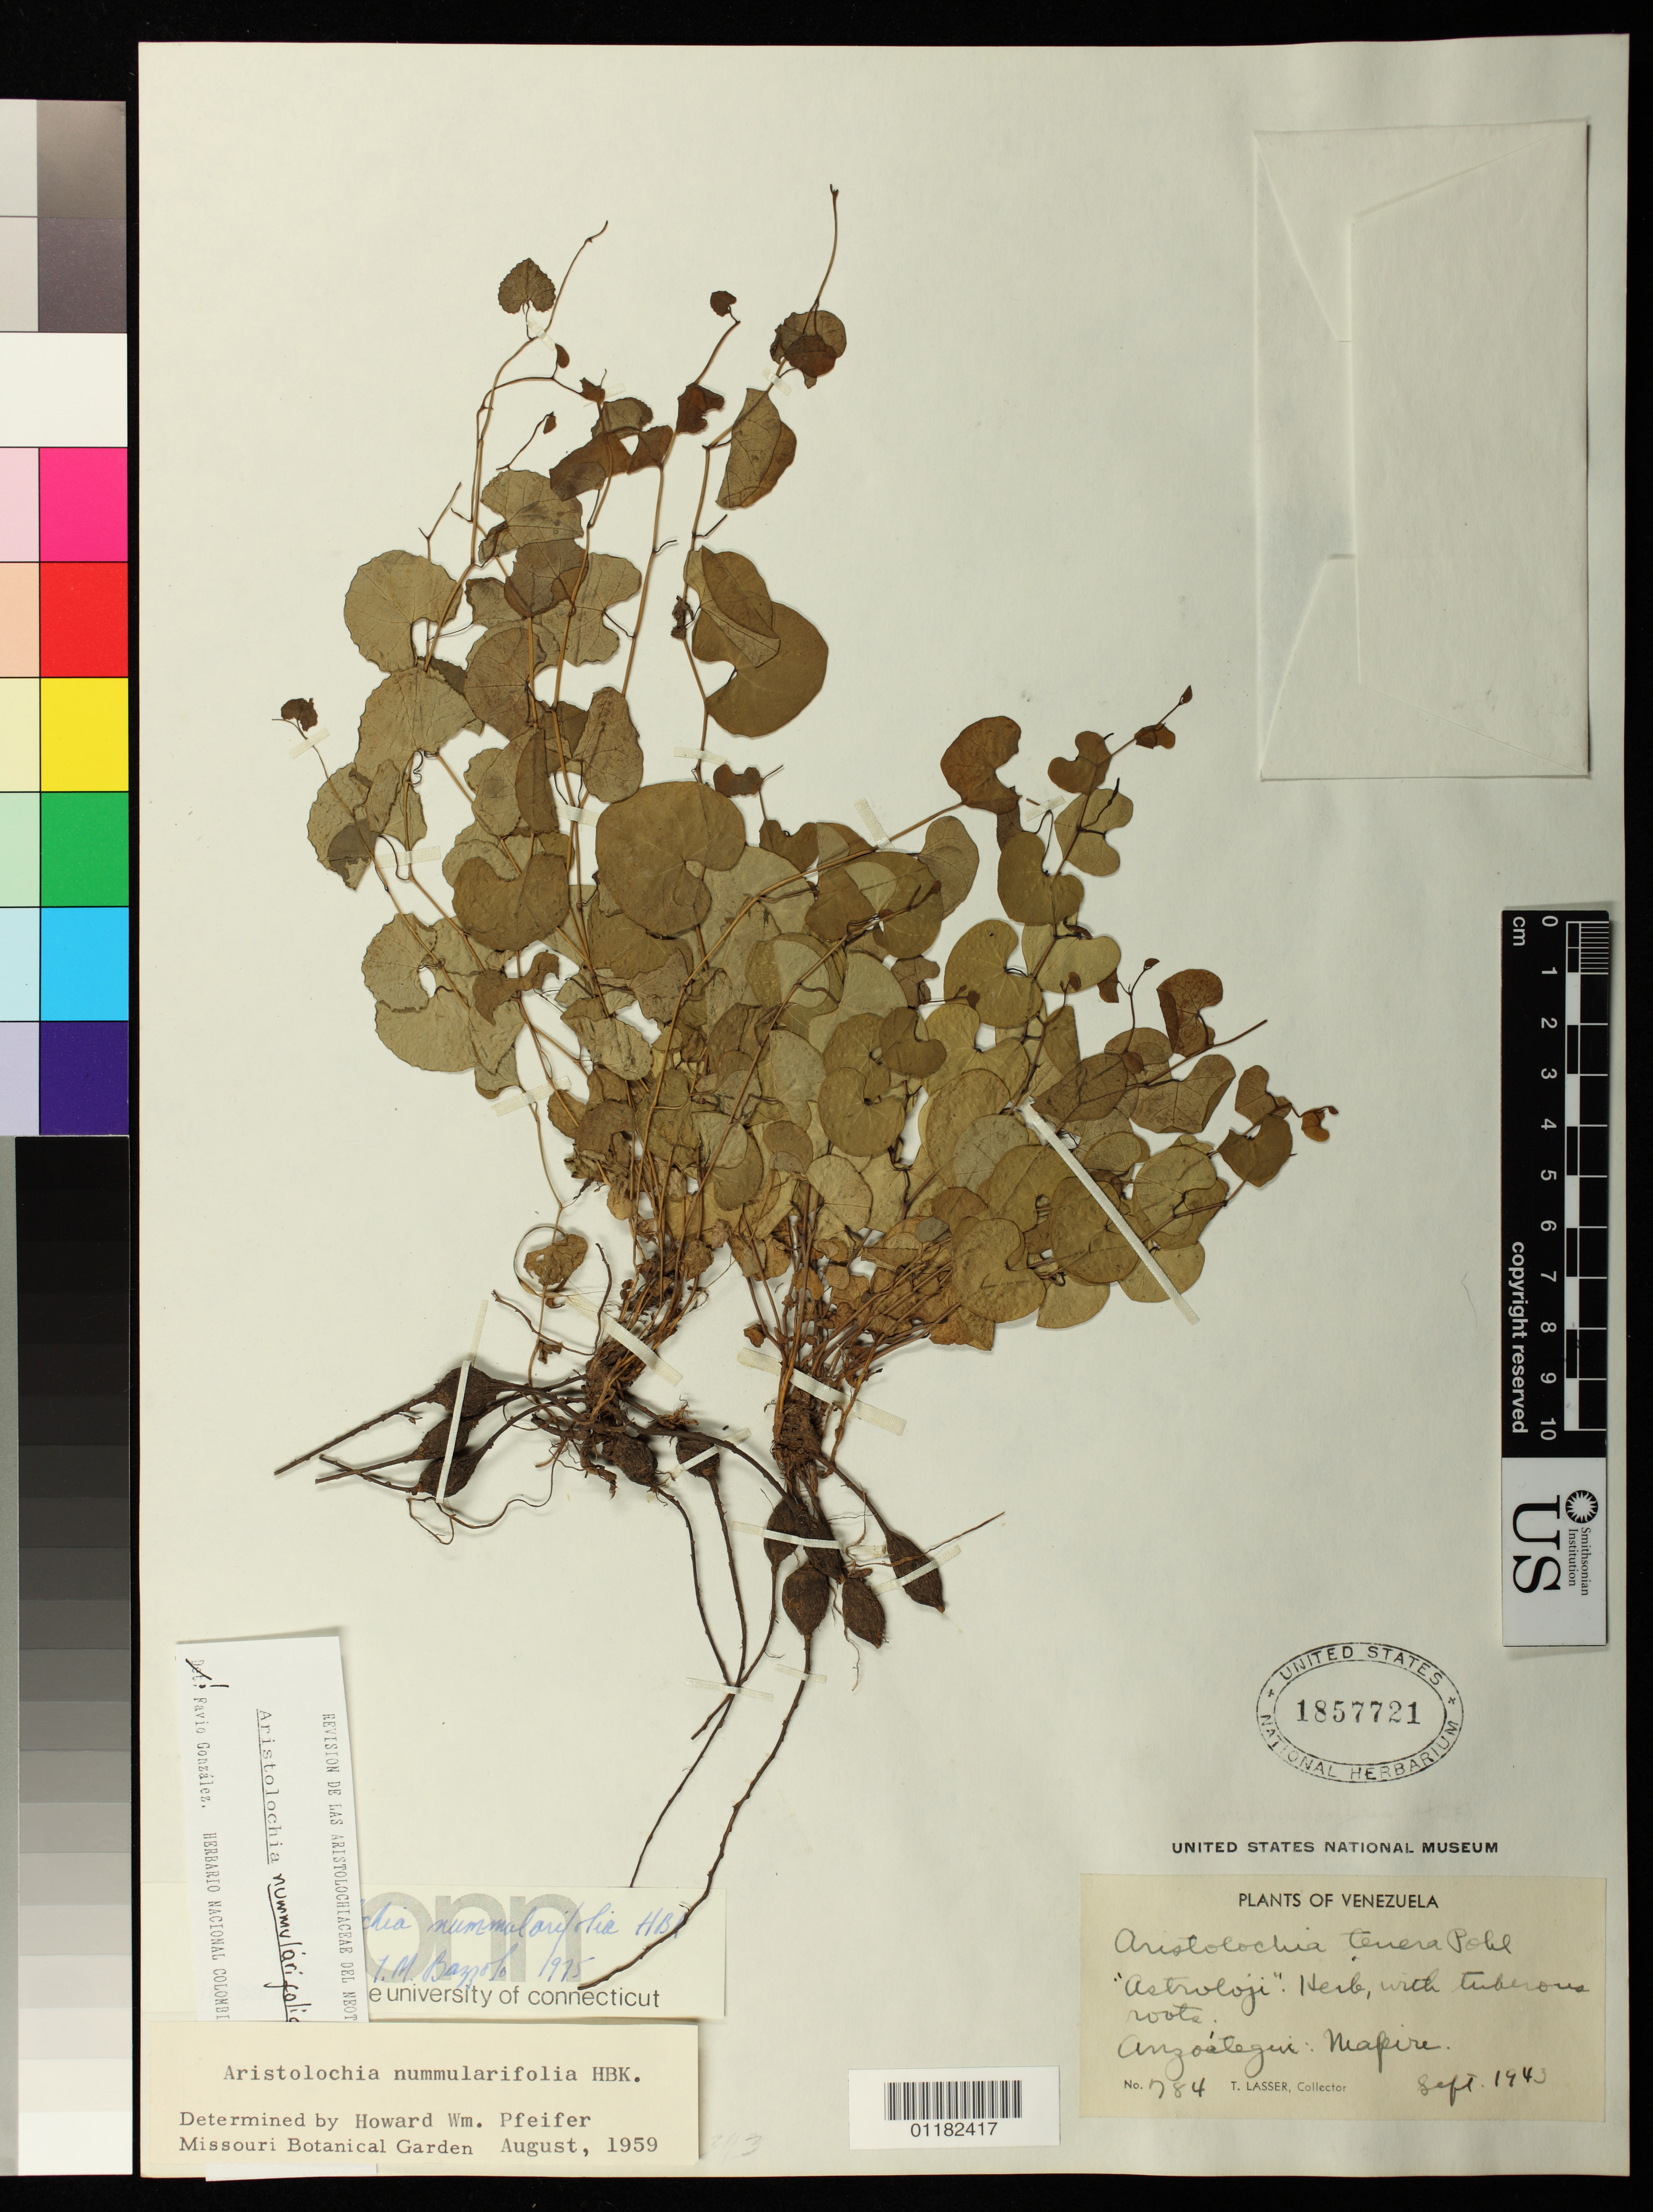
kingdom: Plantae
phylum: Tracheophyta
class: Magnoliopsida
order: Piperales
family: Aristolochiaceae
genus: Aristolochia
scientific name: Aristolochia nummularifolia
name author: Kunth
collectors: T. Lasser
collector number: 784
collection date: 1940-09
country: Venezuela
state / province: Anzoategui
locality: Mapire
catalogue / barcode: US 1857721